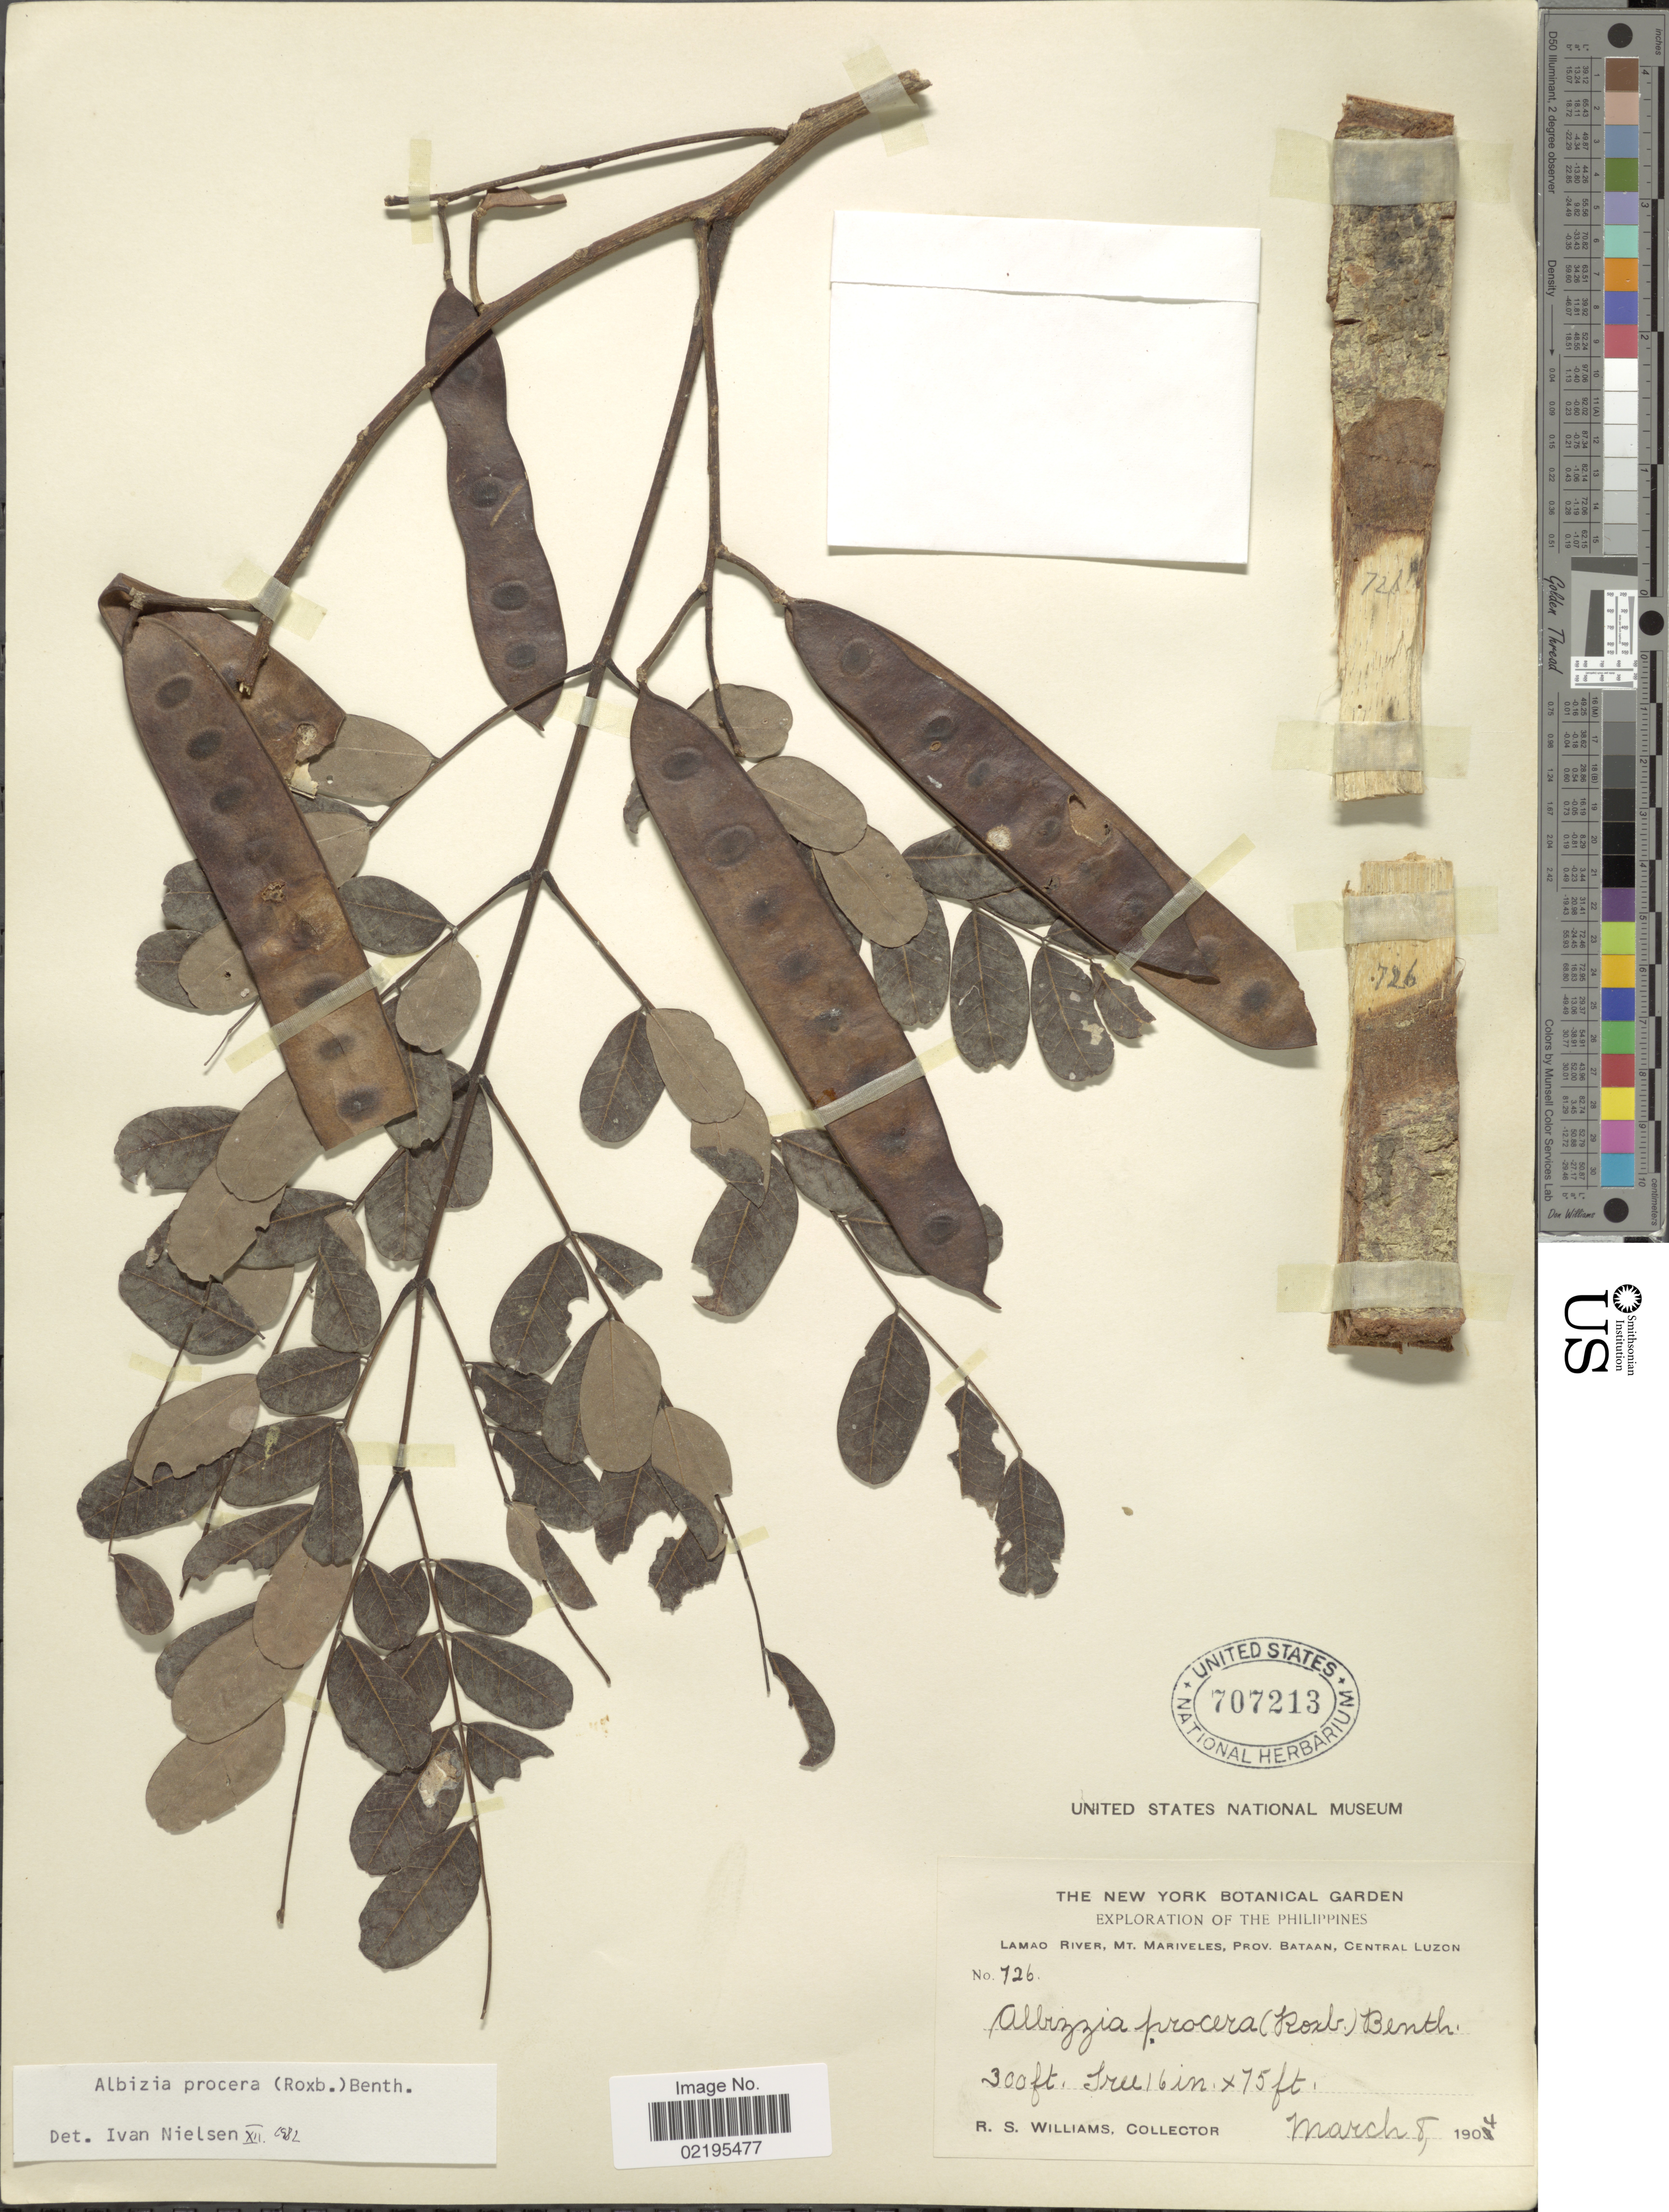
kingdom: Plantae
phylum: Tracheophyta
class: Magnoliopsida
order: Fabales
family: Fabaceae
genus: Albizia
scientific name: Albizia procera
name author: (Roxb.) Benth.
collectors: R. S. Williams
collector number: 726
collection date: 1904-03-08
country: Philippines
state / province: Central Luzon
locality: Lamao River, Mt. Mariveles, Prov. Bataan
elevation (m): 91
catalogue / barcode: US 707213